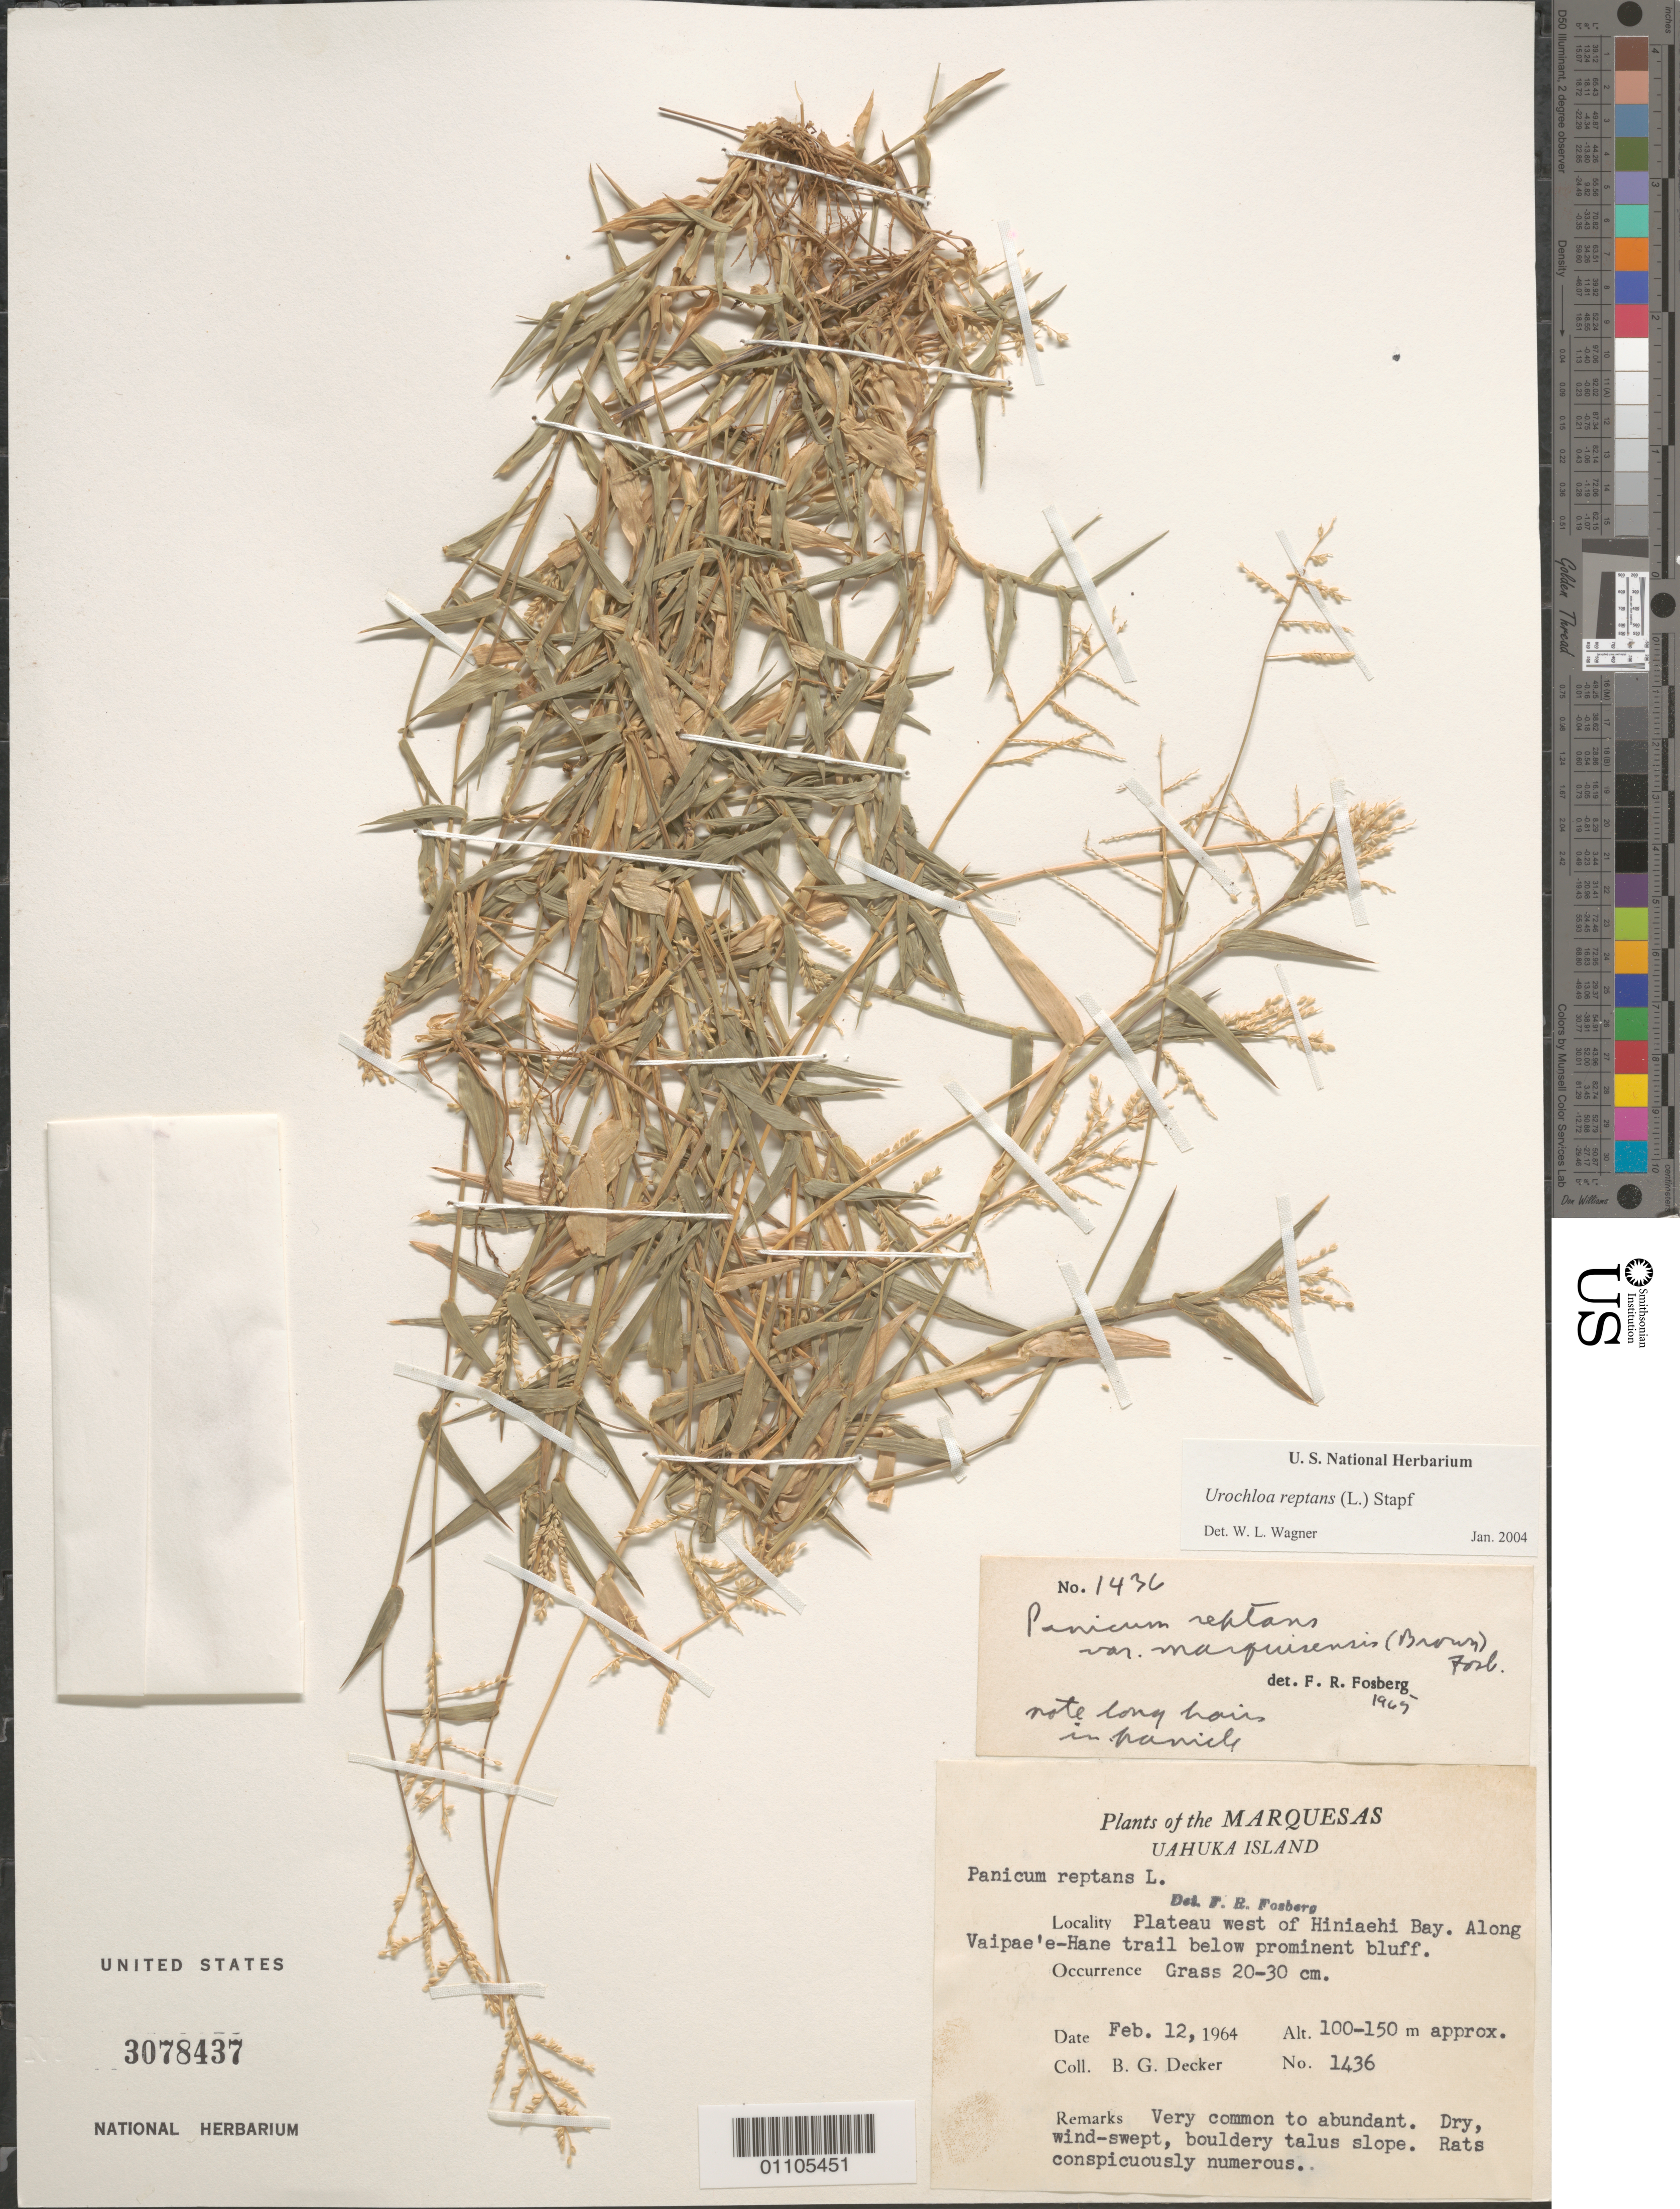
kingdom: Plantae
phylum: Tracheophyta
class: Liliopsida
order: Poales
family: Poaceae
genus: Urochloa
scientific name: Urochloa reptans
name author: (L.) Stapf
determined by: Wagner, W. L., (BOT), Smithsonian Institution - National Museum of Natural History (UNITED STATES)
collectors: B. G. Decker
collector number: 1436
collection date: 1964-02-12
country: French Polynesia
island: Ua Huka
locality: Hiniaehi Bay, plateau W of bay, along Vaipae'e-Hane trail below prominent bluff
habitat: Dry wind-swept bouldery talus slope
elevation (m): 100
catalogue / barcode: US 3078437